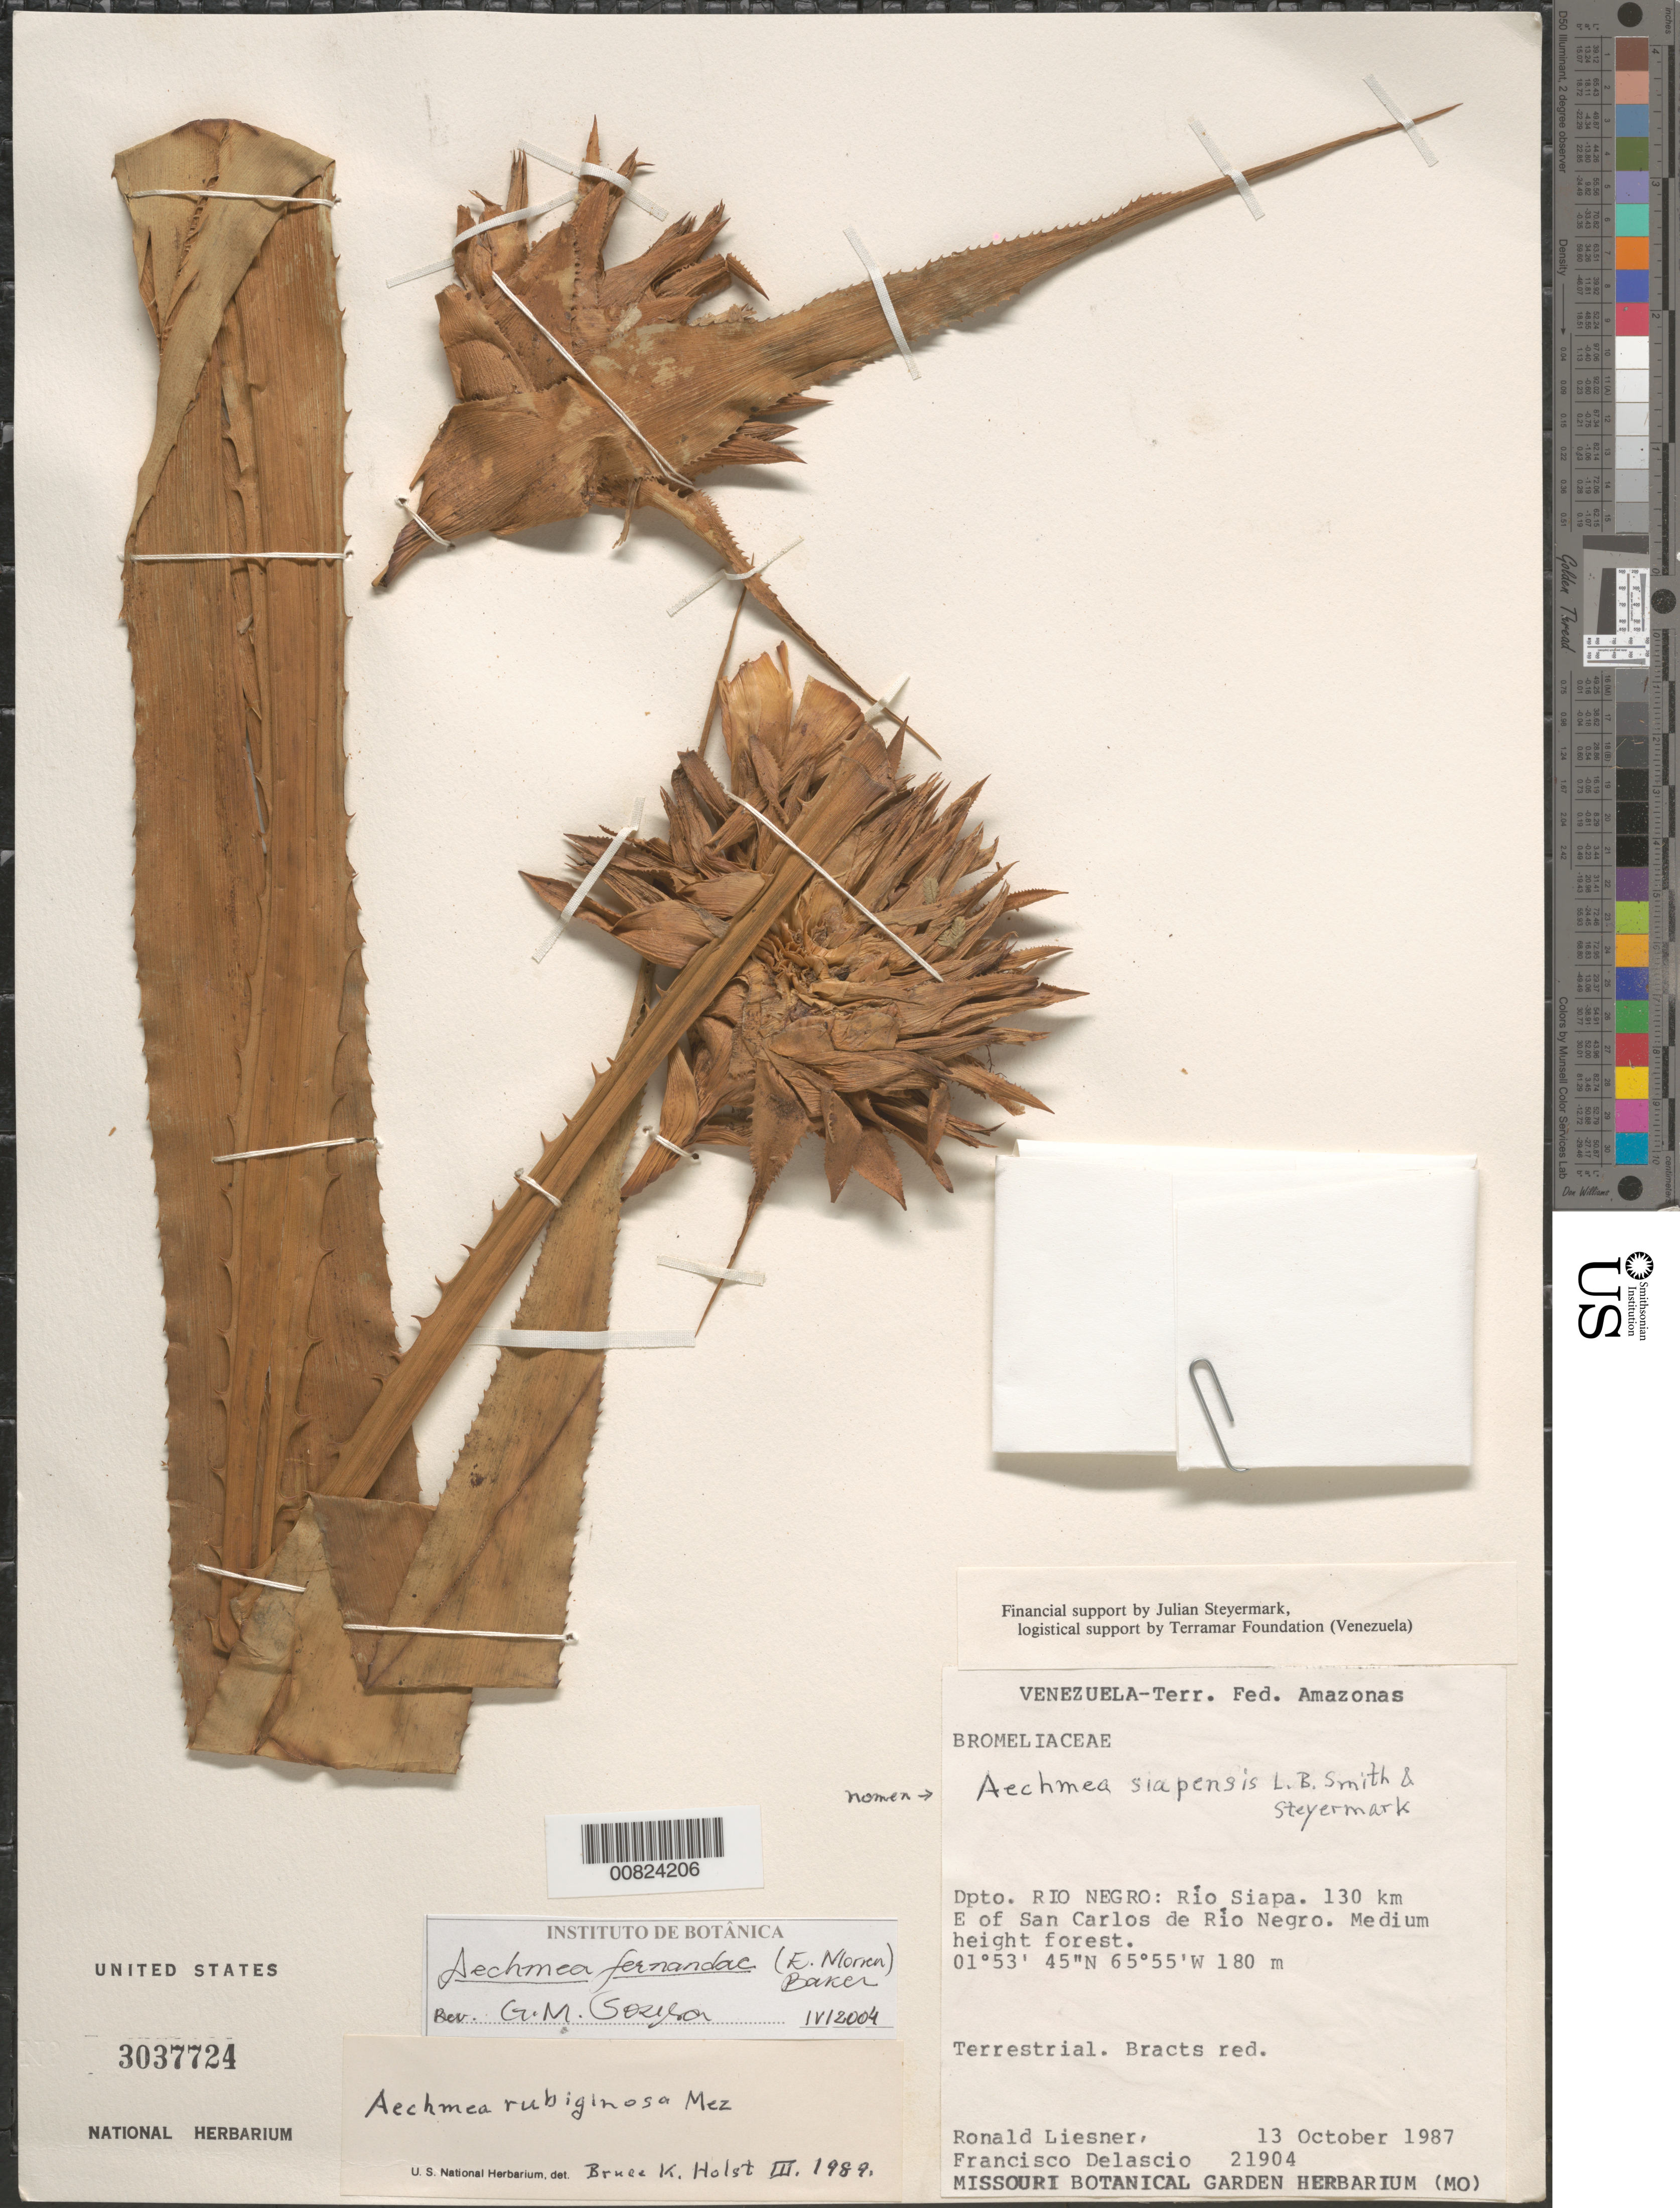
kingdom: Plantae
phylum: Tracheophyta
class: Liliopsida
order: Poales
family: Bromeliaceae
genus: Aechmea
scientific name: Aechmea fernandae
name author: (É. Morren) Baker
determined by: Sosera, G. M.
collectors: R. L. Liesner & F. Delascio C.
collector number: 21904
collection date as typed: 13-Oct-87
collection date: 1987-10-13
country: Venezuela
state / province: Amazonas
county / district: Río Negro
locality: Río Siapa, 130 km E of San Carlos de Río Negro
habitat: Medium height forest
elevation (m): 180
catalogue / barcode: US 3037724